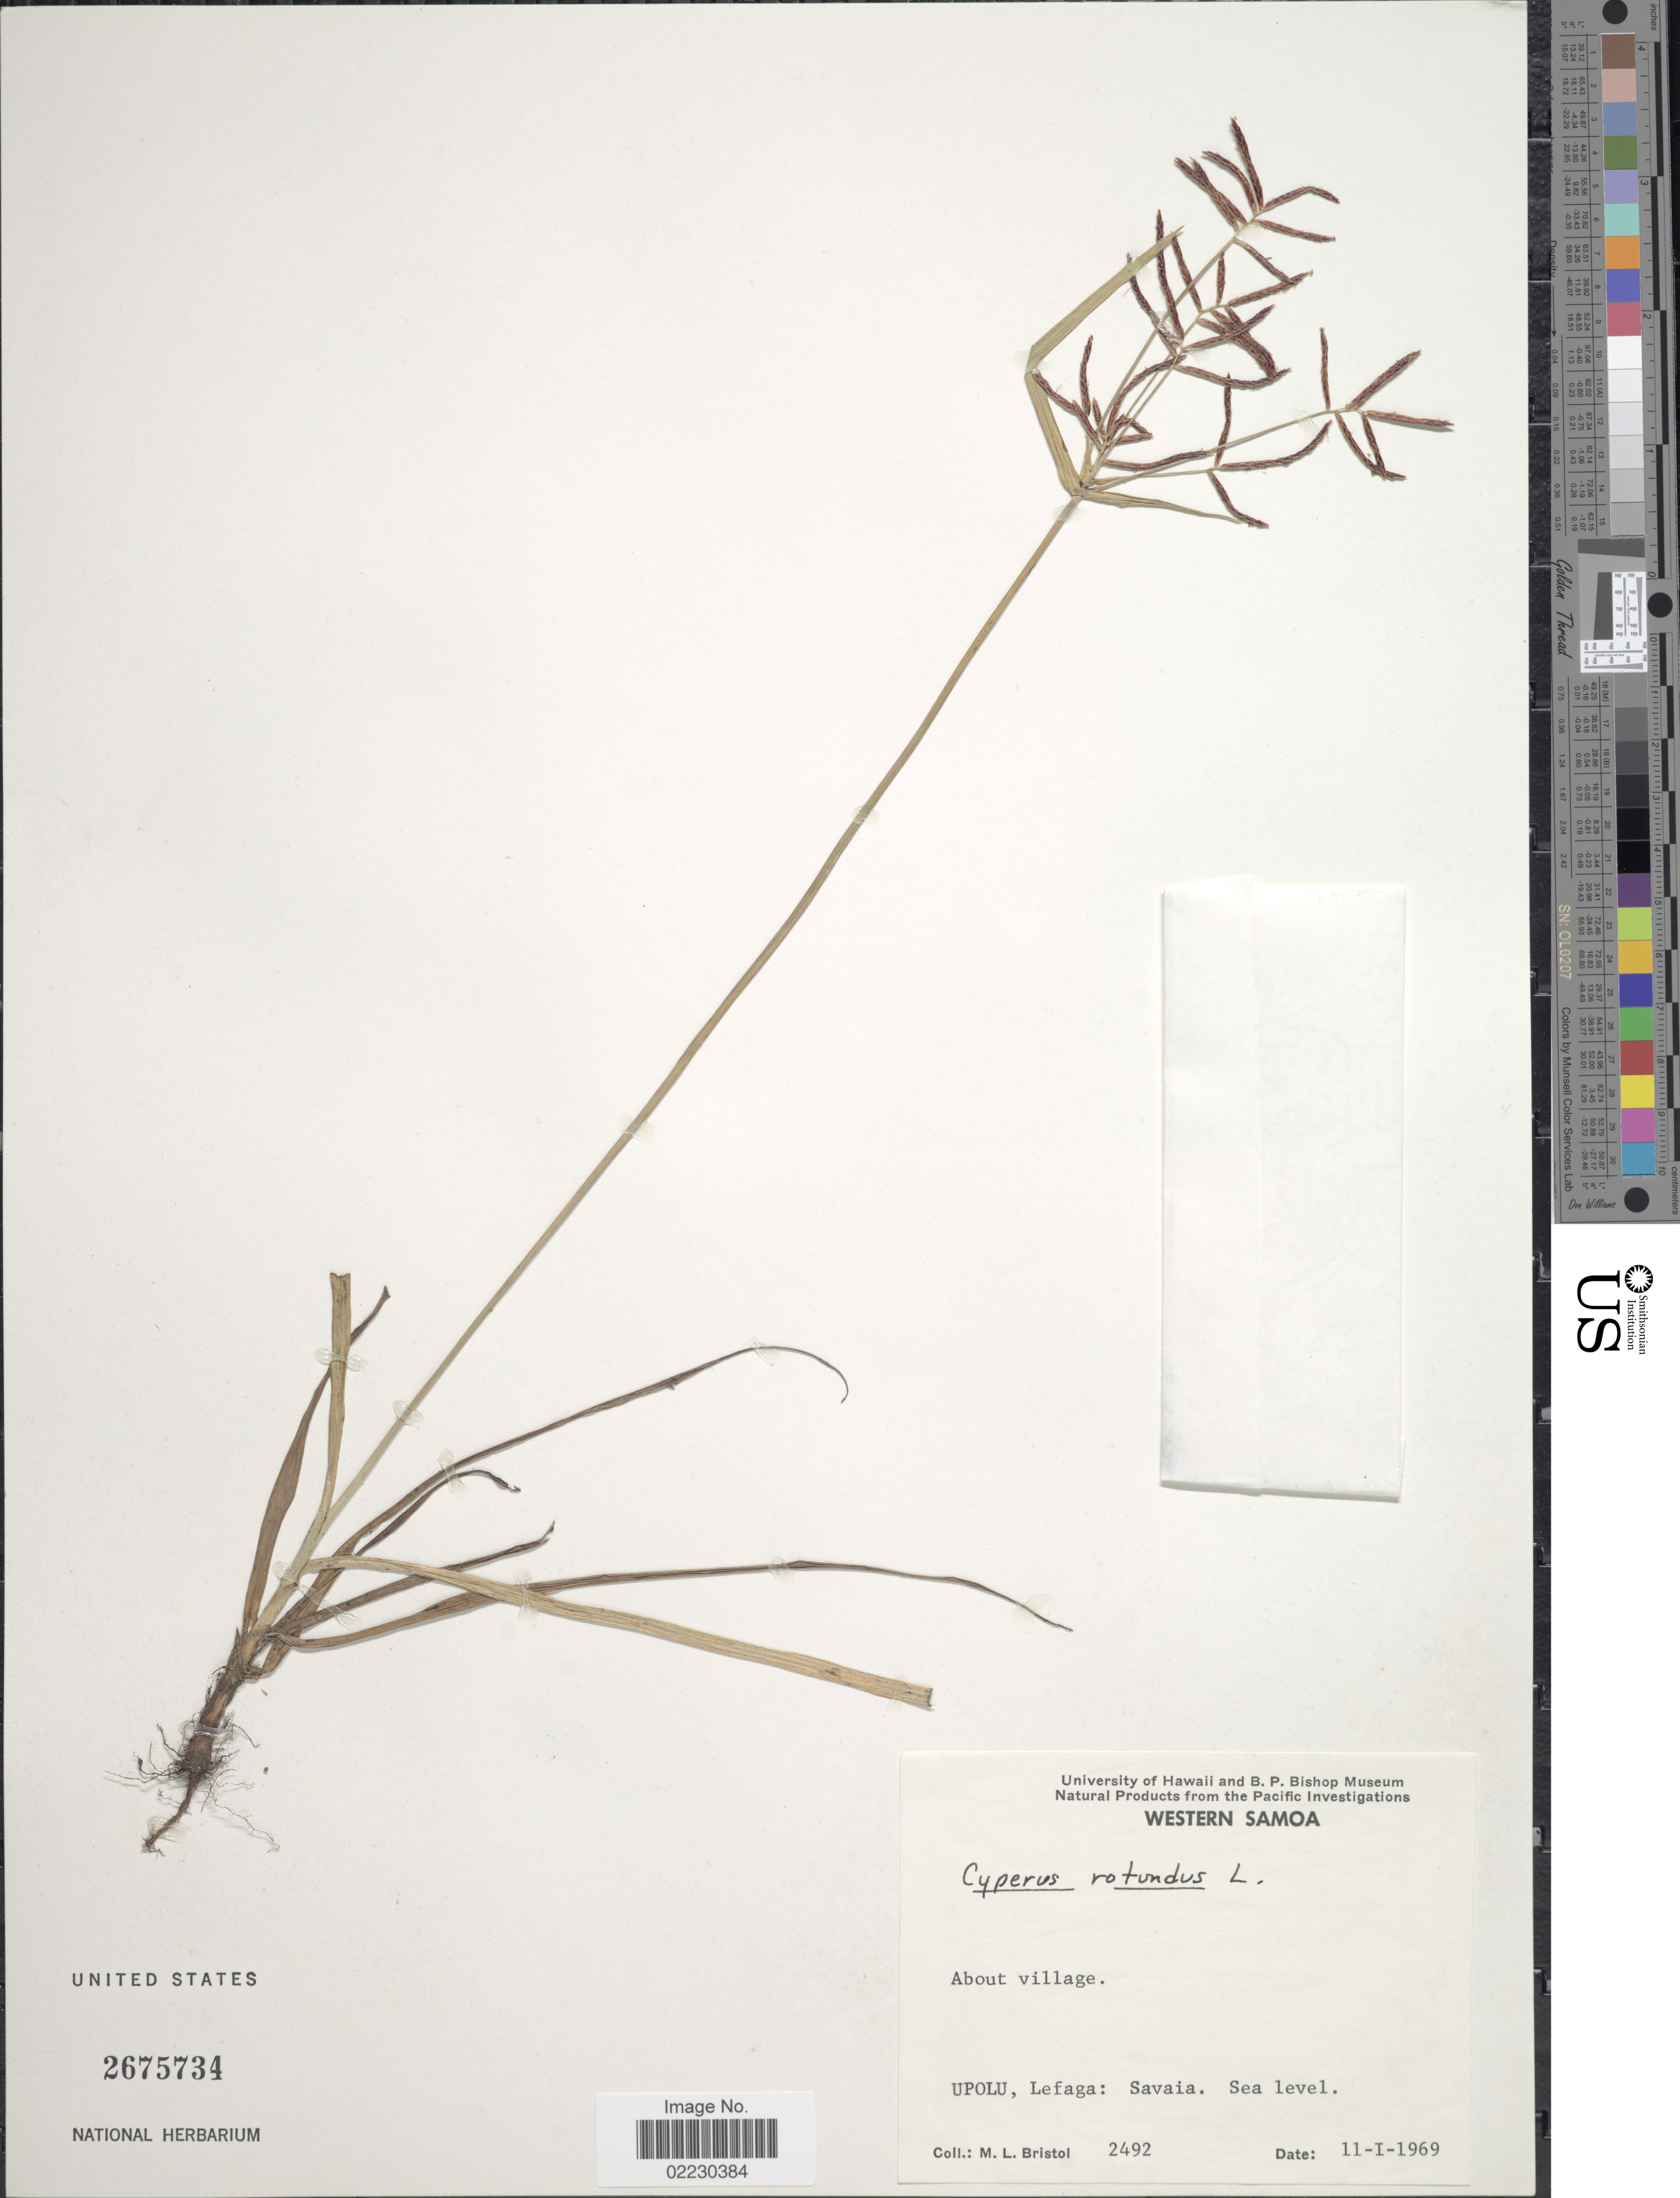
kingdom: Plantae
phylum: Tracheophyta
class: Liliopsida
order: Poales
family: Cyperaceae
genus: Cyperus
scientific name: Cyperus rotundus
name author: L.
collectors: M. L. Bristol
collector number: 2492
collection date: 1969-01-11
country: Samoa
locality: Upolu, Lefaga: Savaia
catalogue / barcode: US 2675734